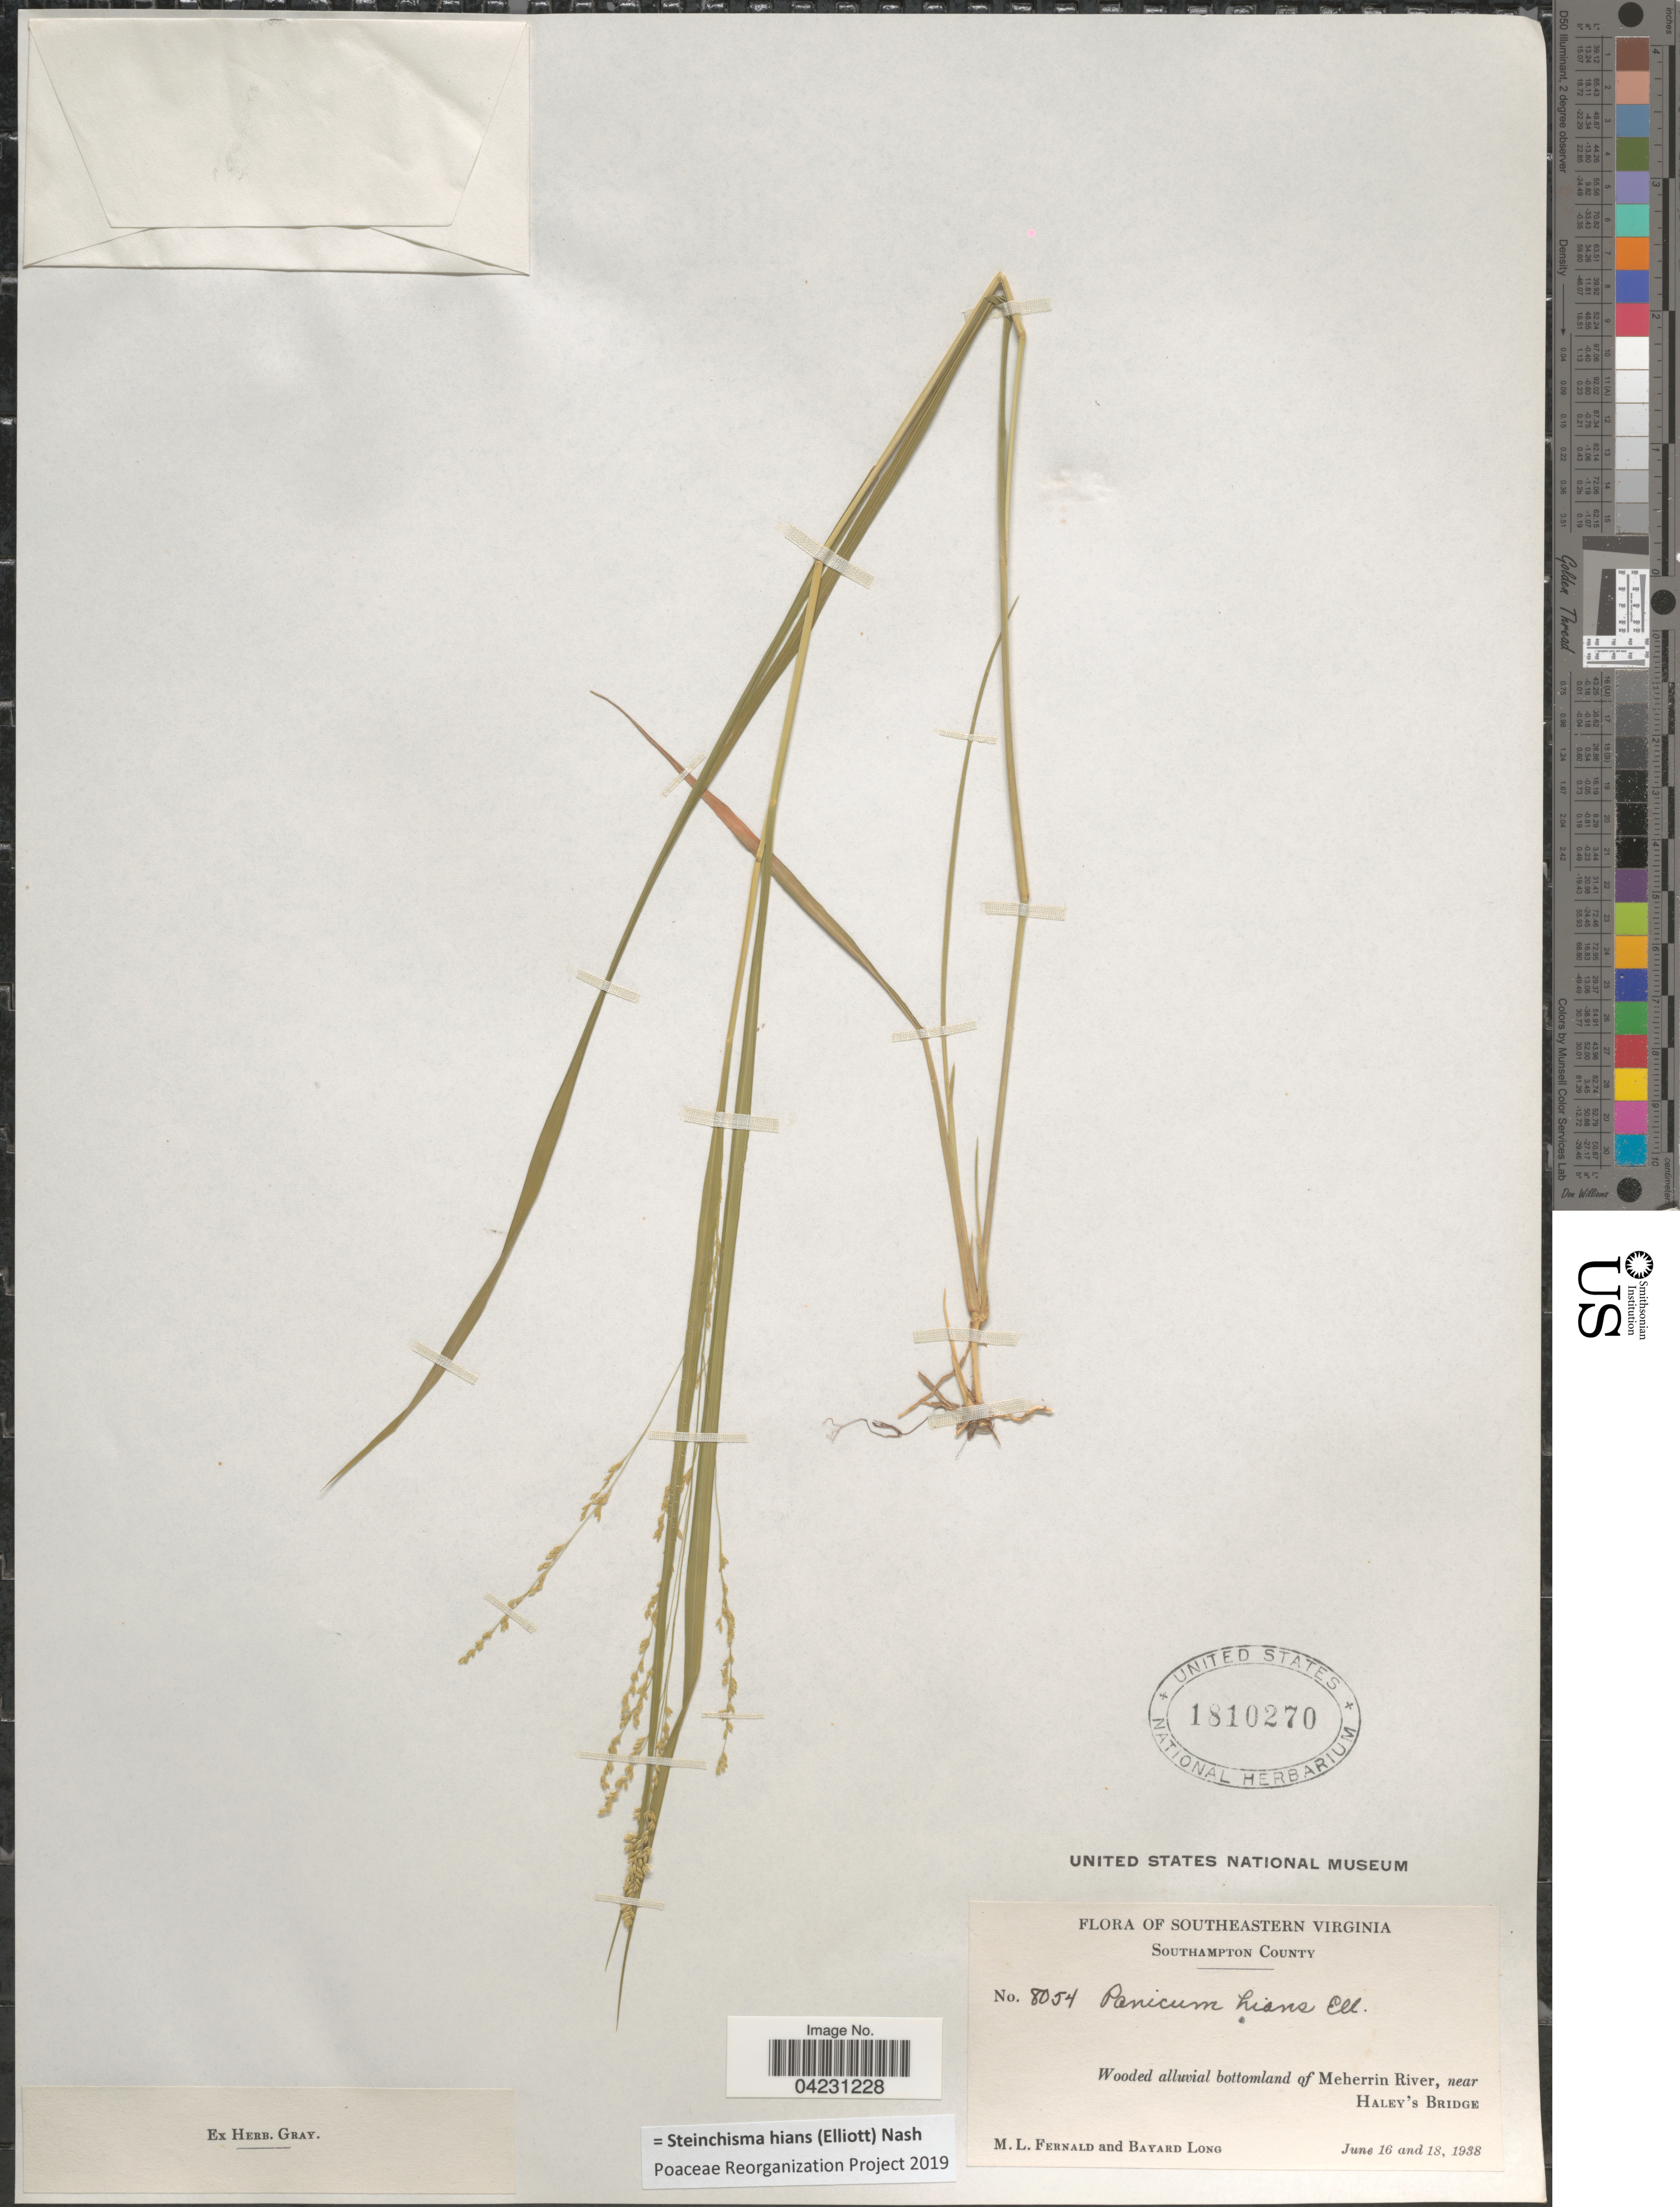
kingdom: Plantae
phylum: Tracheophyta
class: Liliopsida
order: Poales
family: Poaceae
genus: Steinchisma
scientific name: Steinchisma hians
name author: (Elliott) Nash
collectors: M. L. Fernald & B. Long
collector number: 8054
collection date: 1938-06-16/1938-06-18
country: United States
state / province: Virginia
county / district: Southampton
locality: Southeastern Virginia. Southampton County. Wooded alluvial bottomland of Meherrin River, near Haley's Bridge.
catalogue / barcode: US 1810270